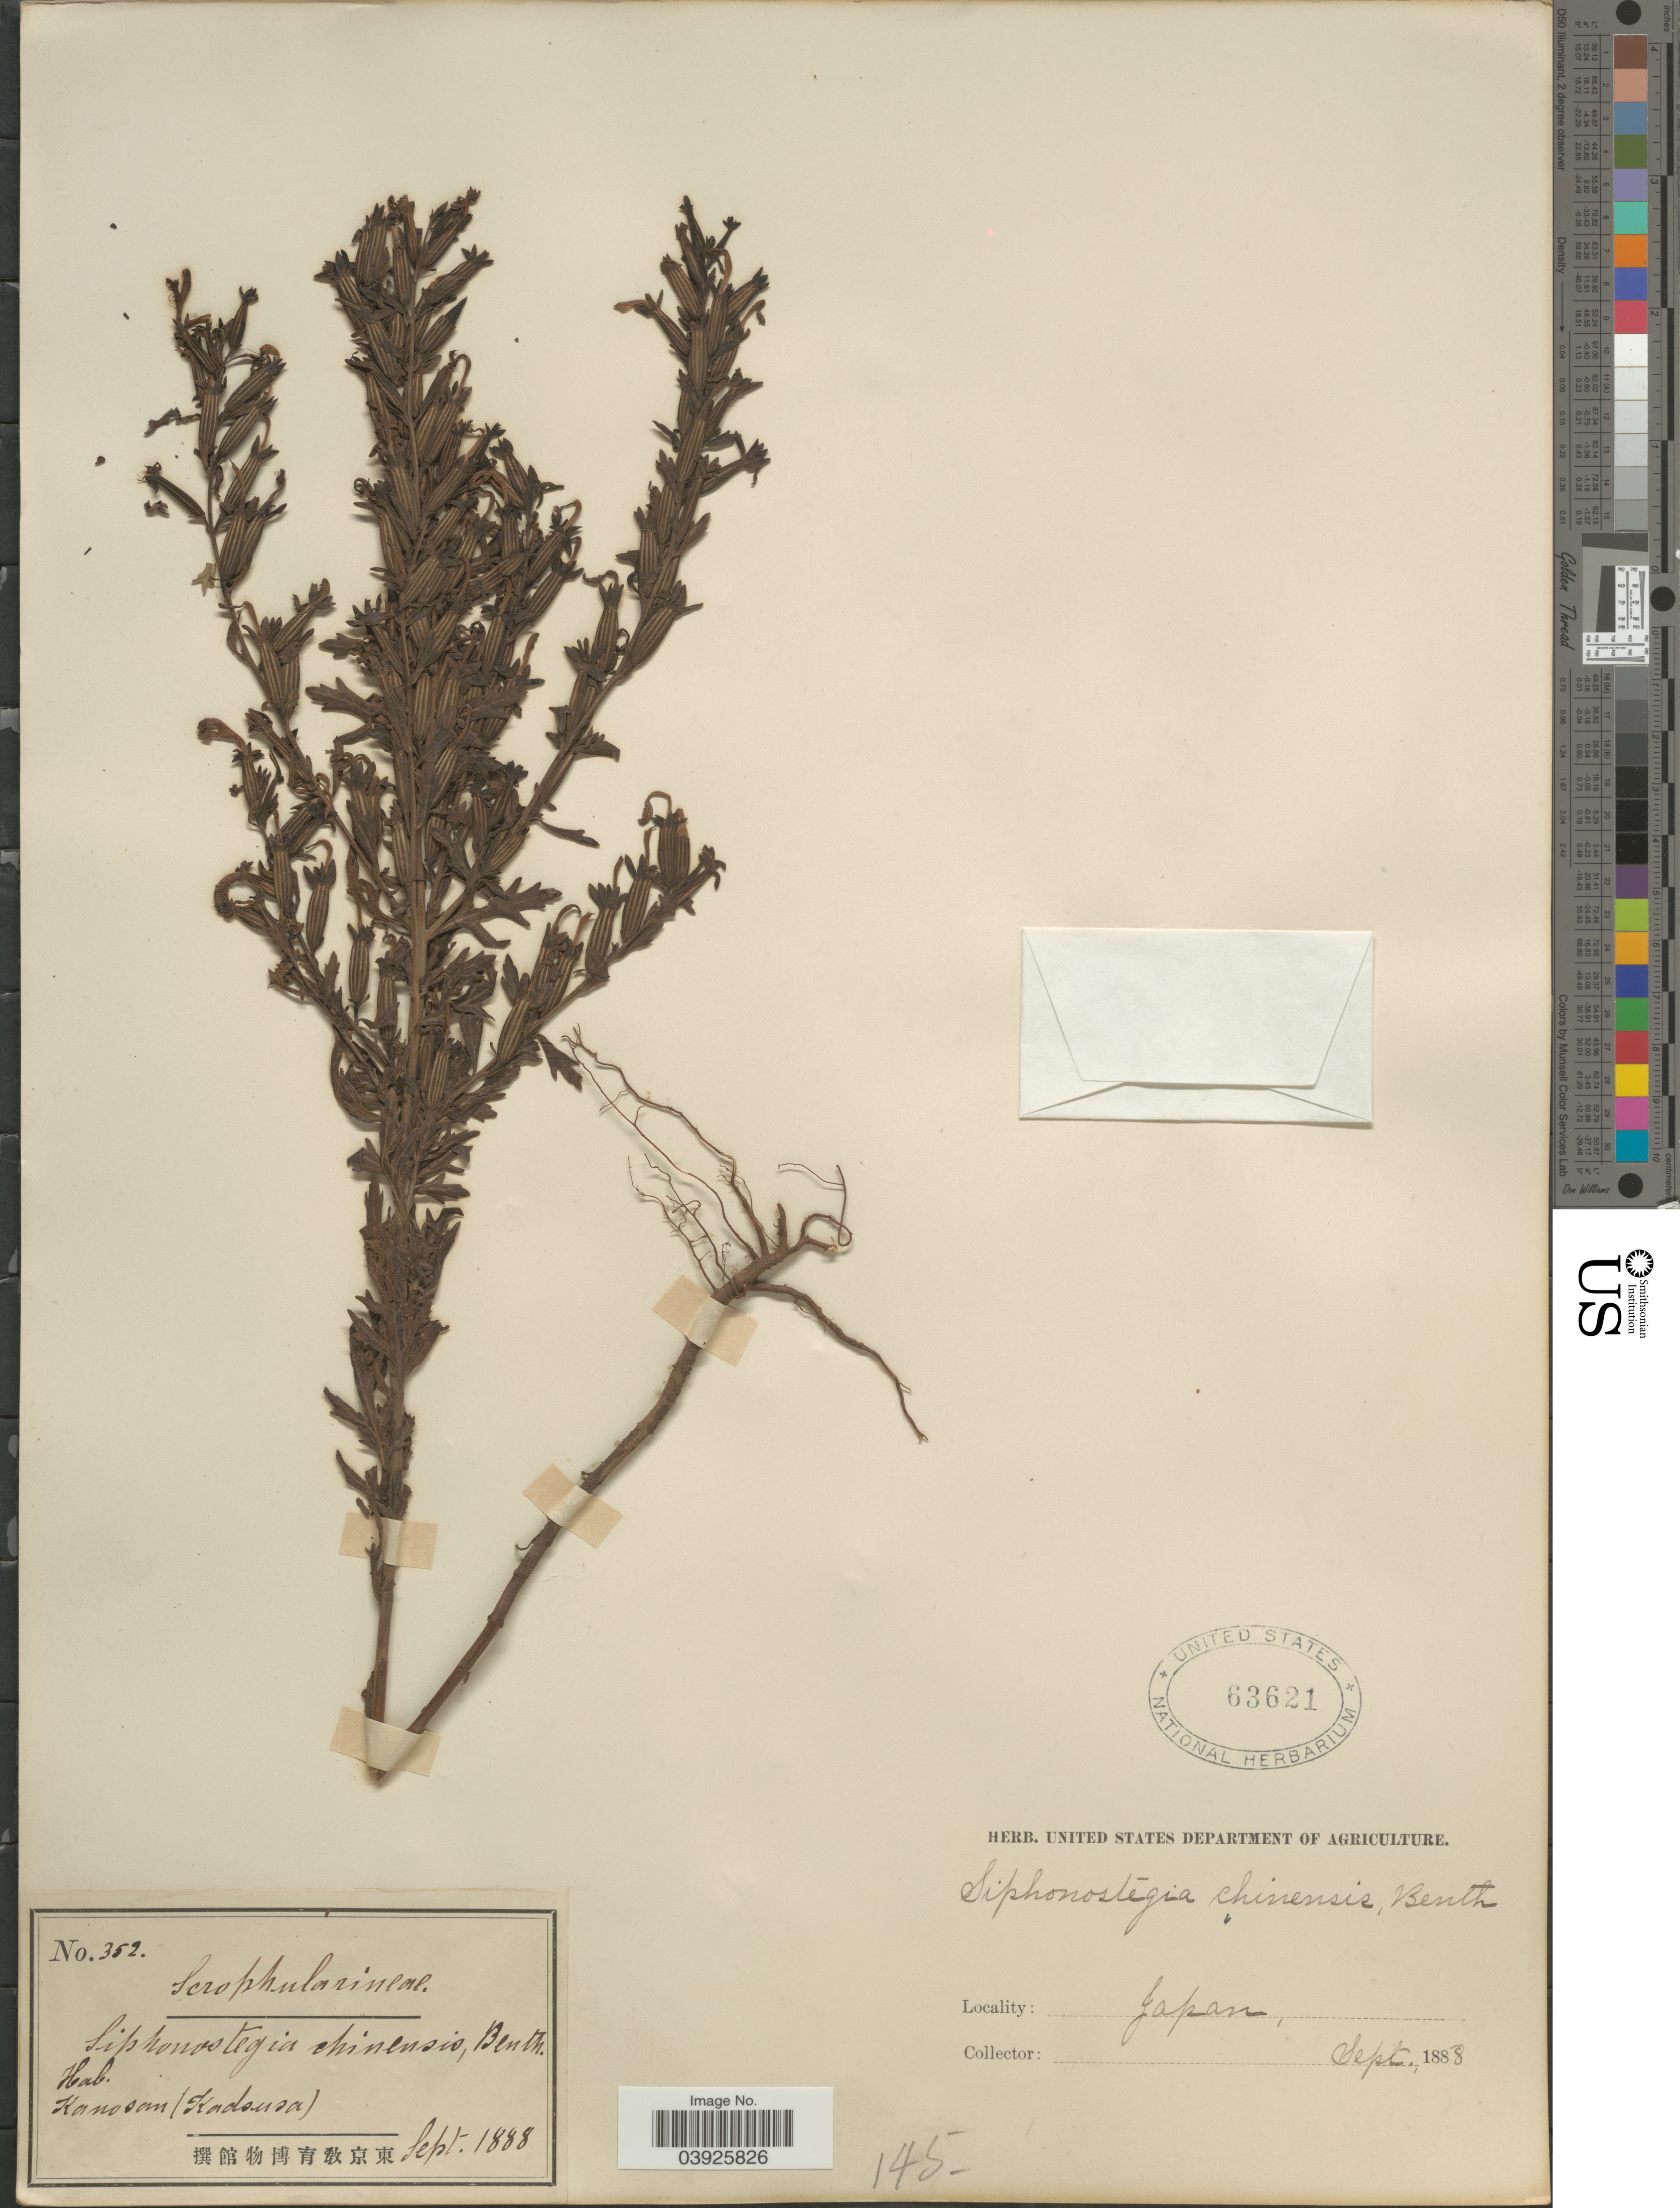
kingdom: Plantae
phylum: Tracheophyta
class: Magnoliopsida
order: Lamiales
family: Orobanchaceae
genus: Siphonostegia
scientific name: Siphonostegia chinensis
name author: Benth.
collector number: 352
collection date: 1888-09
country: Japan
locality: Kanosan (Kadensa).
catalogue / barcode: US 63621